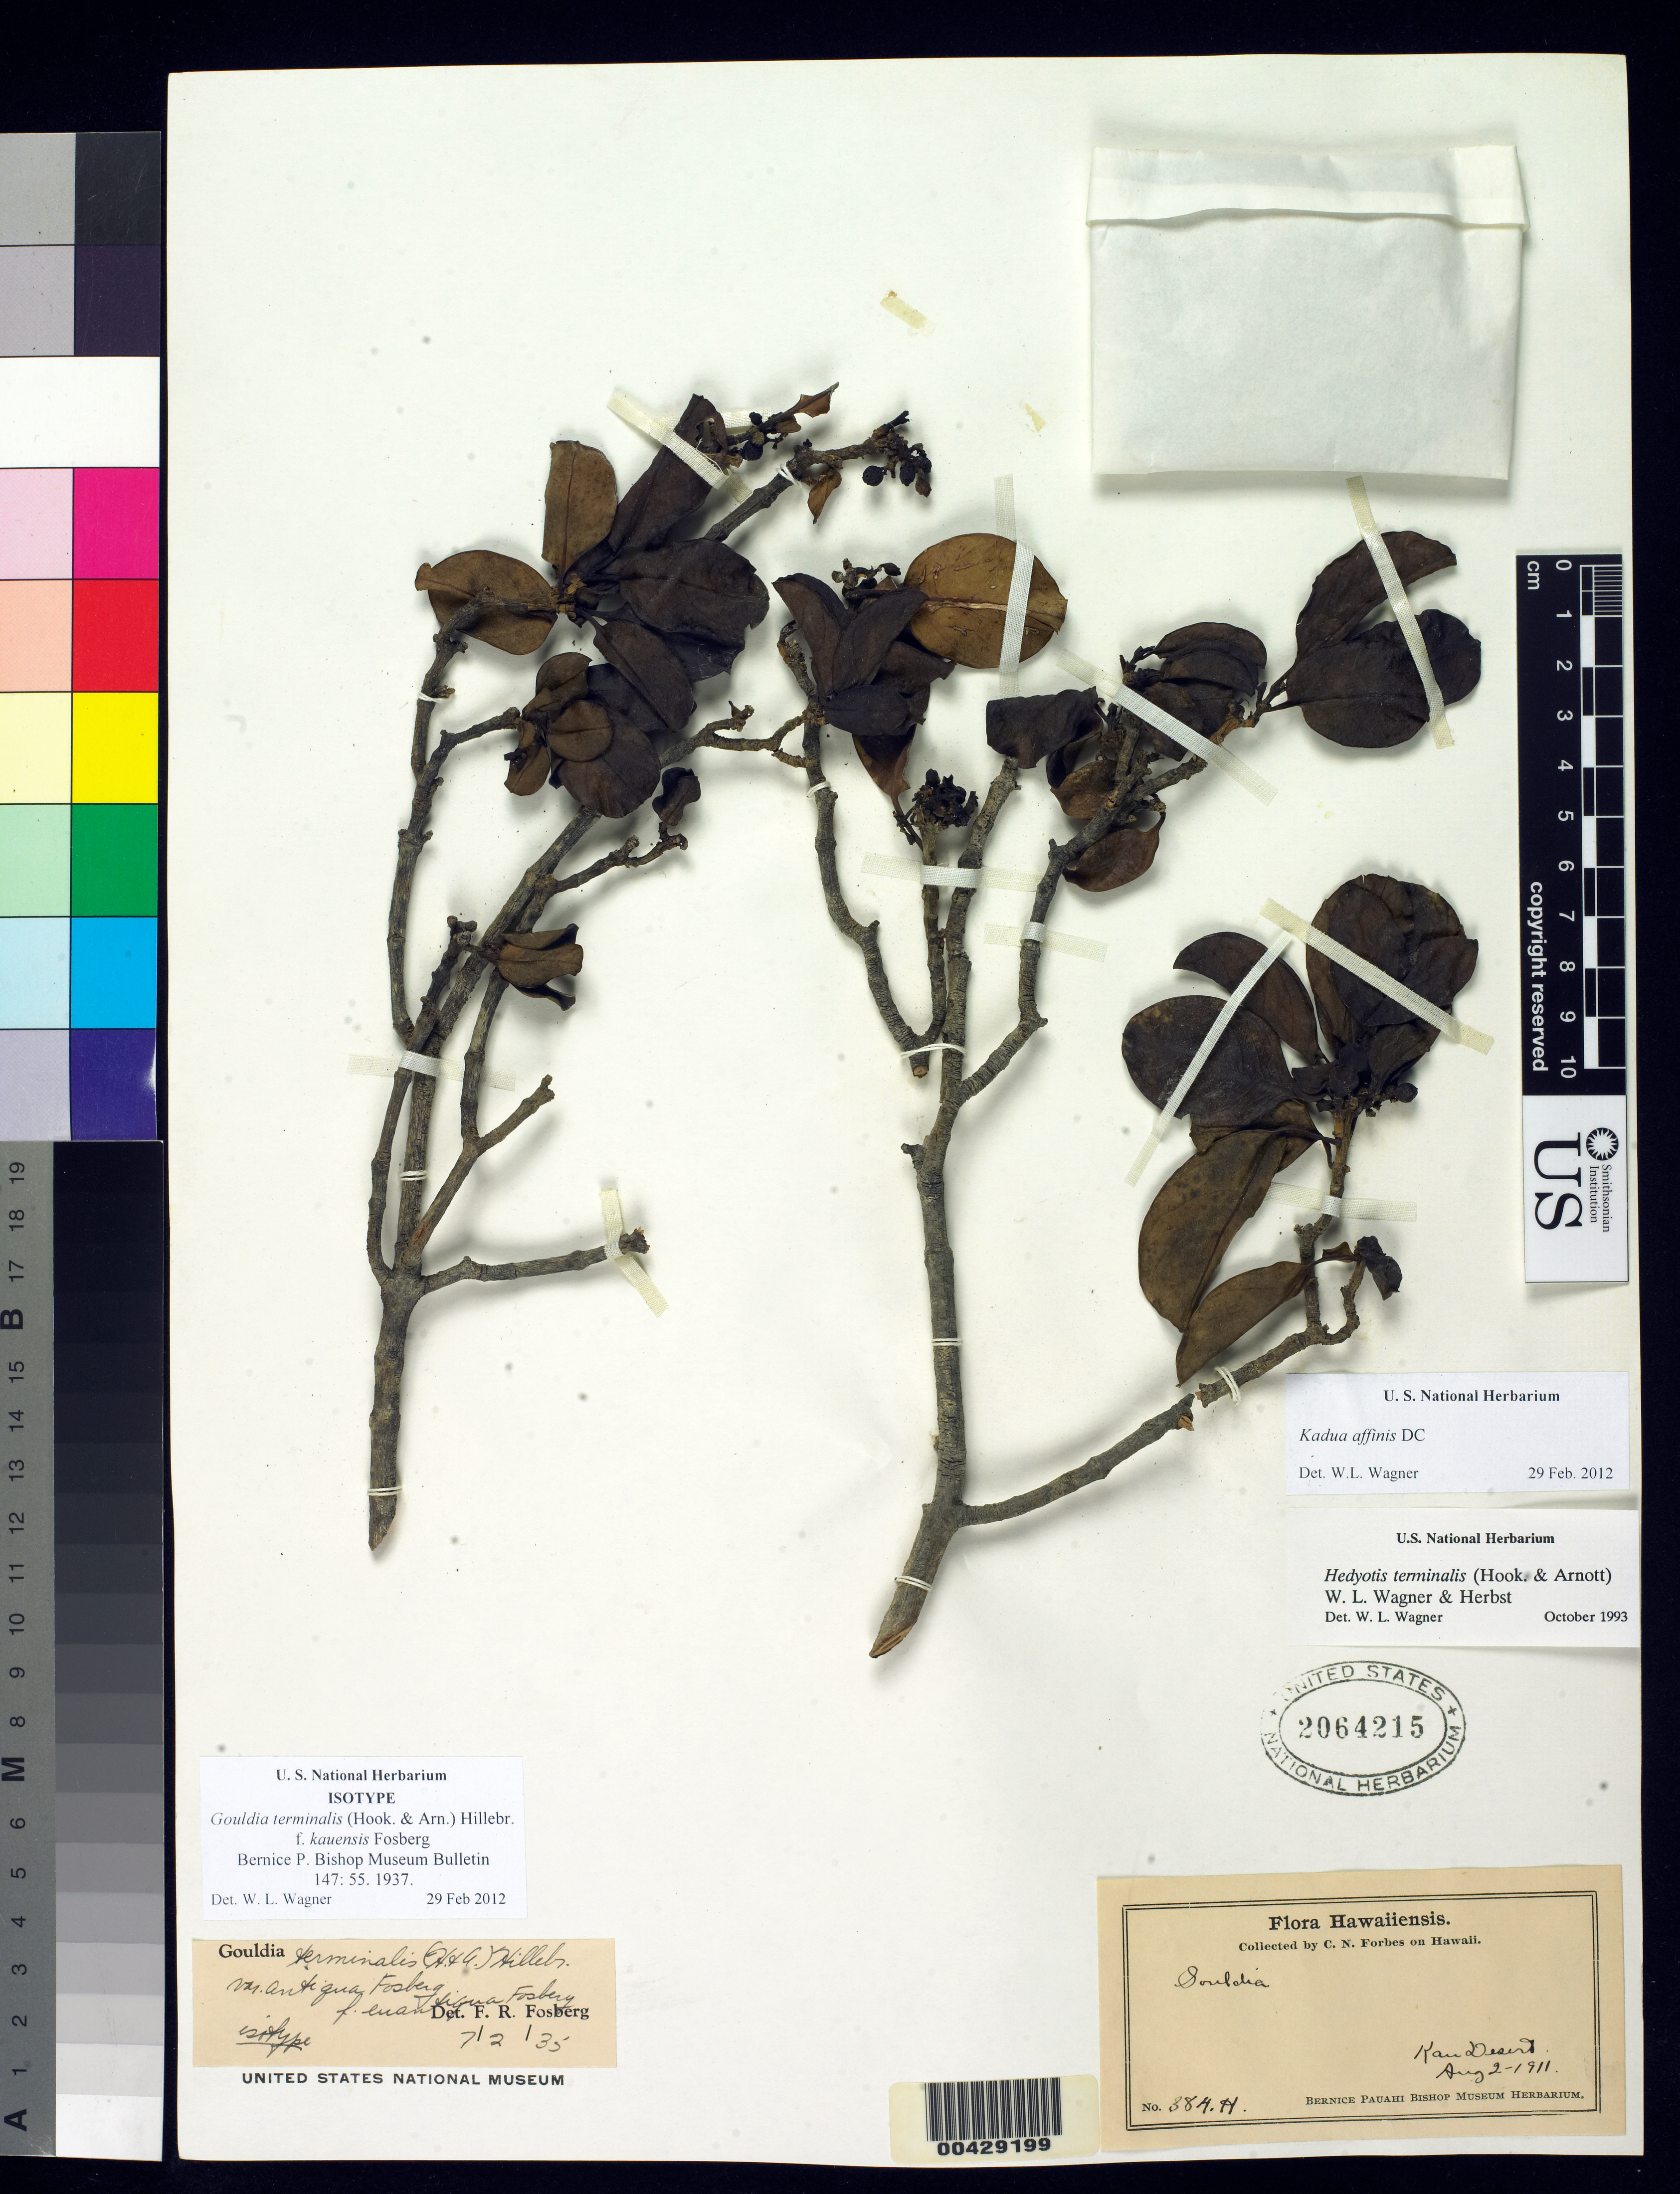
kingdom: Plantae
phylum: Tracheophyta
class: Magnoliopsida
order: Gentianales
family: Rubiaceae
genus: Gouldia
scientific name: Gouldia terminalis f. kauensis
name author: Fosberg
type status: Isotype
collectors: C. N. Forbes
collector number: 384.H.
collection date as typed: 2 Aug 1911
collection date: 1911-08-02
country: United States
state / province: Hawaii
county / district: Hawaii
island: Hawaii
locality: Kau Desert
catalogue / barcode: US 2064215